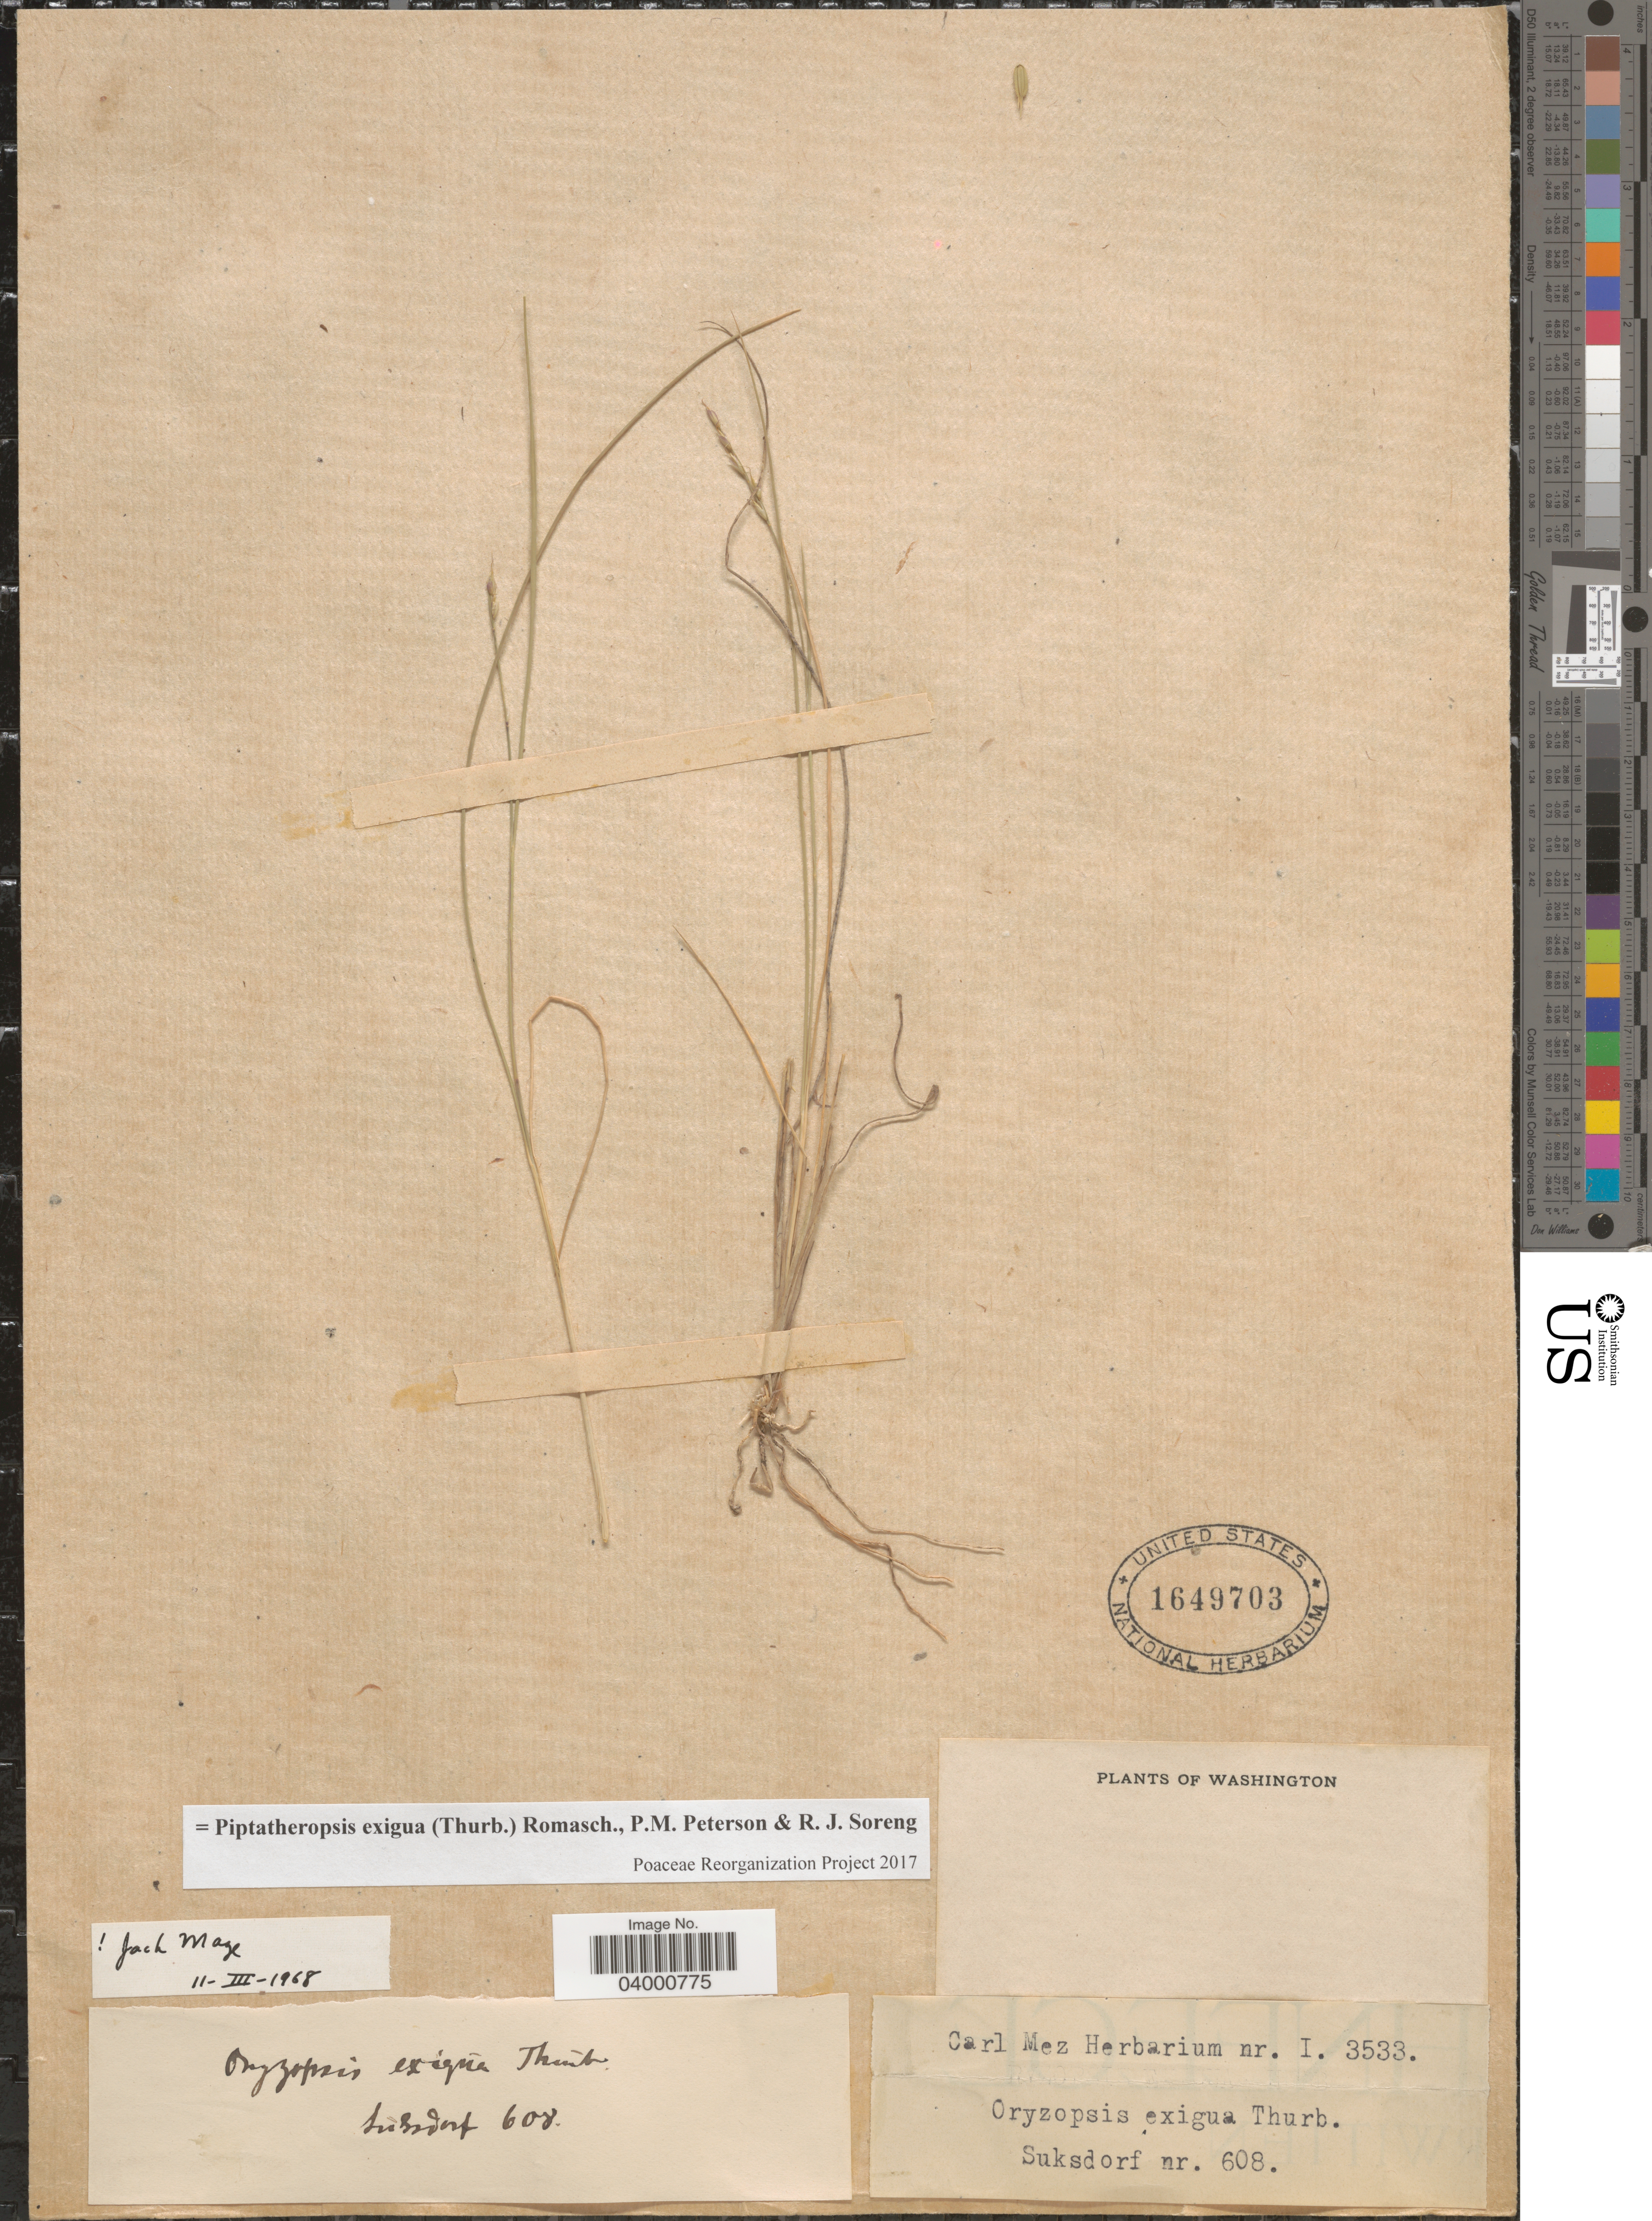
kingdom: Plantae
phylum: Tracheophyta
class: Liliopsida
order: Poales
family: Poaceae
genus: Piptatheropsis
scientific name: Piptatheropsis exigua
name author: (Thurb.) Romasch. et al.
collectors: -- Suksdorf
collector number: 608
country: United States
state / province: Washington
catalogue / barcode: US 1649703